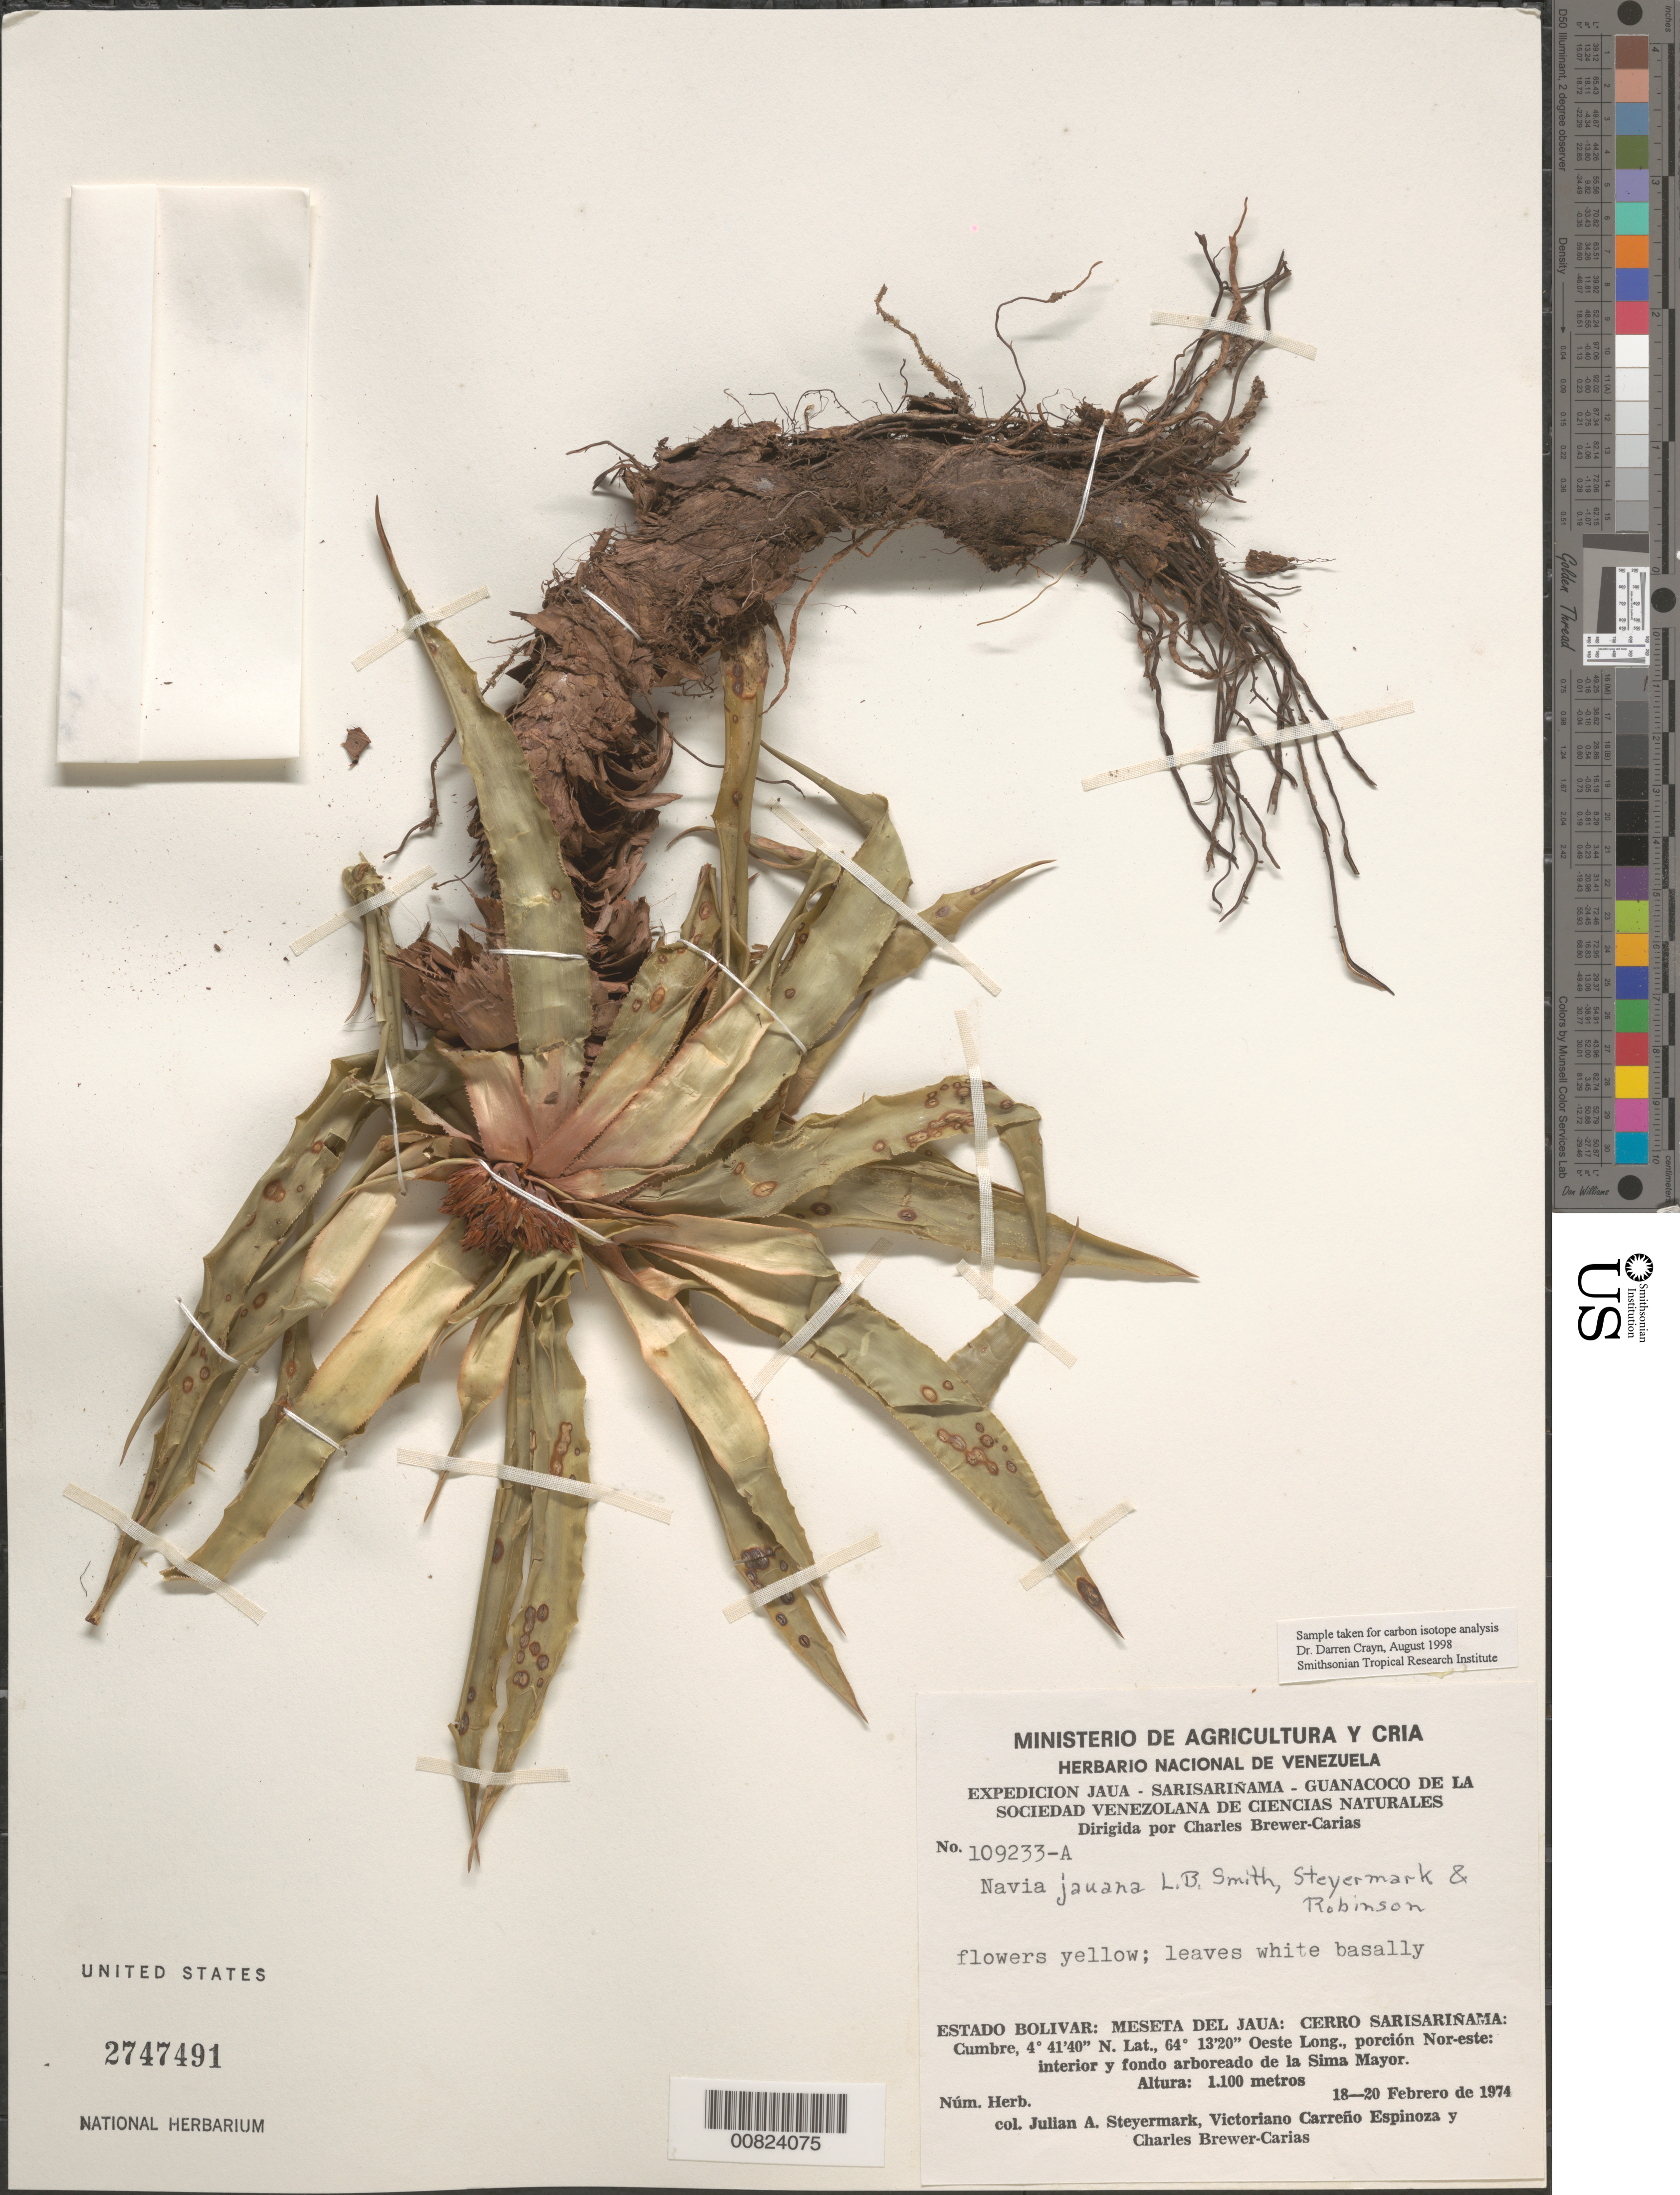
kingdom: Plantae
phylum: Tracheophyta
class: Liliopsida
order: Poales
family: Bromeliaceae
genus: Navia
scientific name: Navia jauana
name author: L.B. Sm.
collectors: J. Steyermark, V. Carreño E. & C. Brewer-Carias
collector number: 109233 A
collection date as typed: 18-Feb-74 to 20-Feb-74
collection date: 1974-02-18/1974-02-20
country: Venezuela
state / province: Bolívar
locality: Meseta del Jaua: Cerro Sarisariñama: northeastern portion of summit, forest inside and at the bottom of Sima Menor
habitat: Interior y fondo arboreado de la sima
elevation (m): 1100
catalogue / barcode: US 2747491